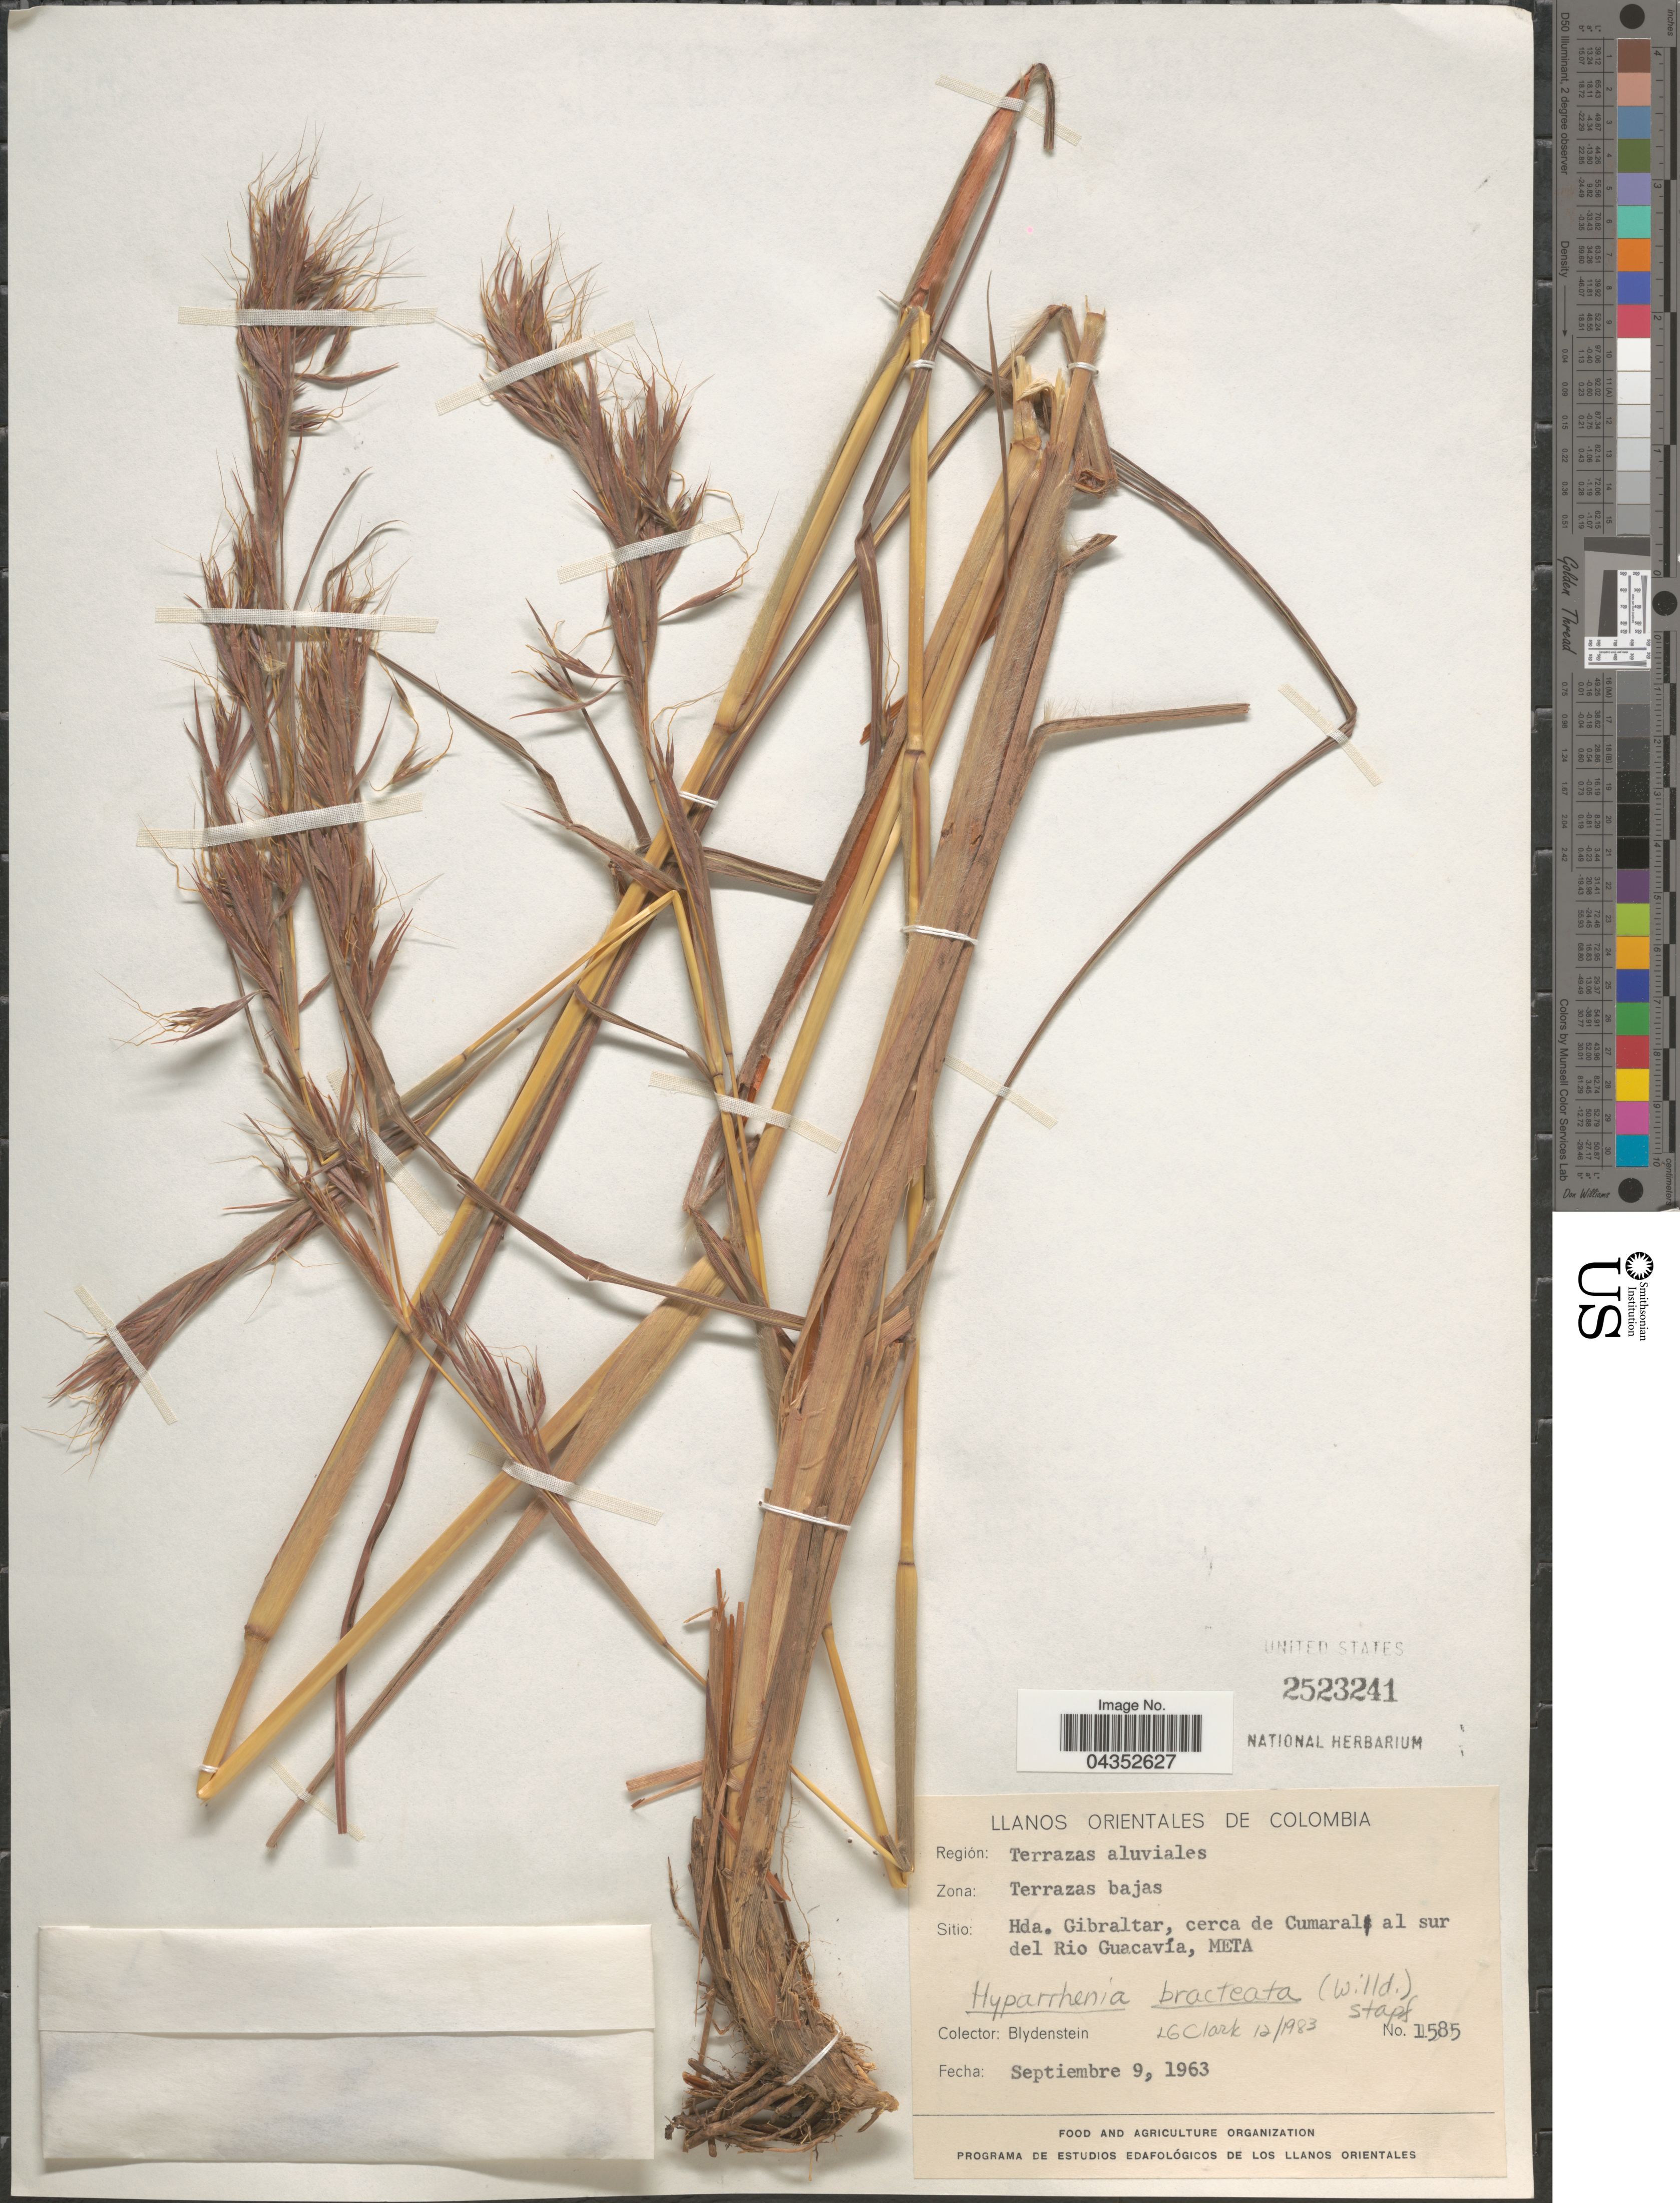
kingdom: Plantae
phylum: Tracheophyta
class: Liliopsida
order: Poales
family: Poaceae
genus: Hyparrhenia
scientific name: Hyparrhenia bracteata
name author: (Humb. & Bonpl.) Stapf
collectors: Blydenstein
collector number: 1585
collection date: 1963-09-09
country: Colombia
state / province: Meta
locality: Llanos Orientales de Colombia. Región: Terrazas aluviales. Zona: Terrazas bajas. Sitio: Hda. Gibraltar, cerca de Cumaral al sur del Rio Guacavia.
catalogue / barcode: US 2523241